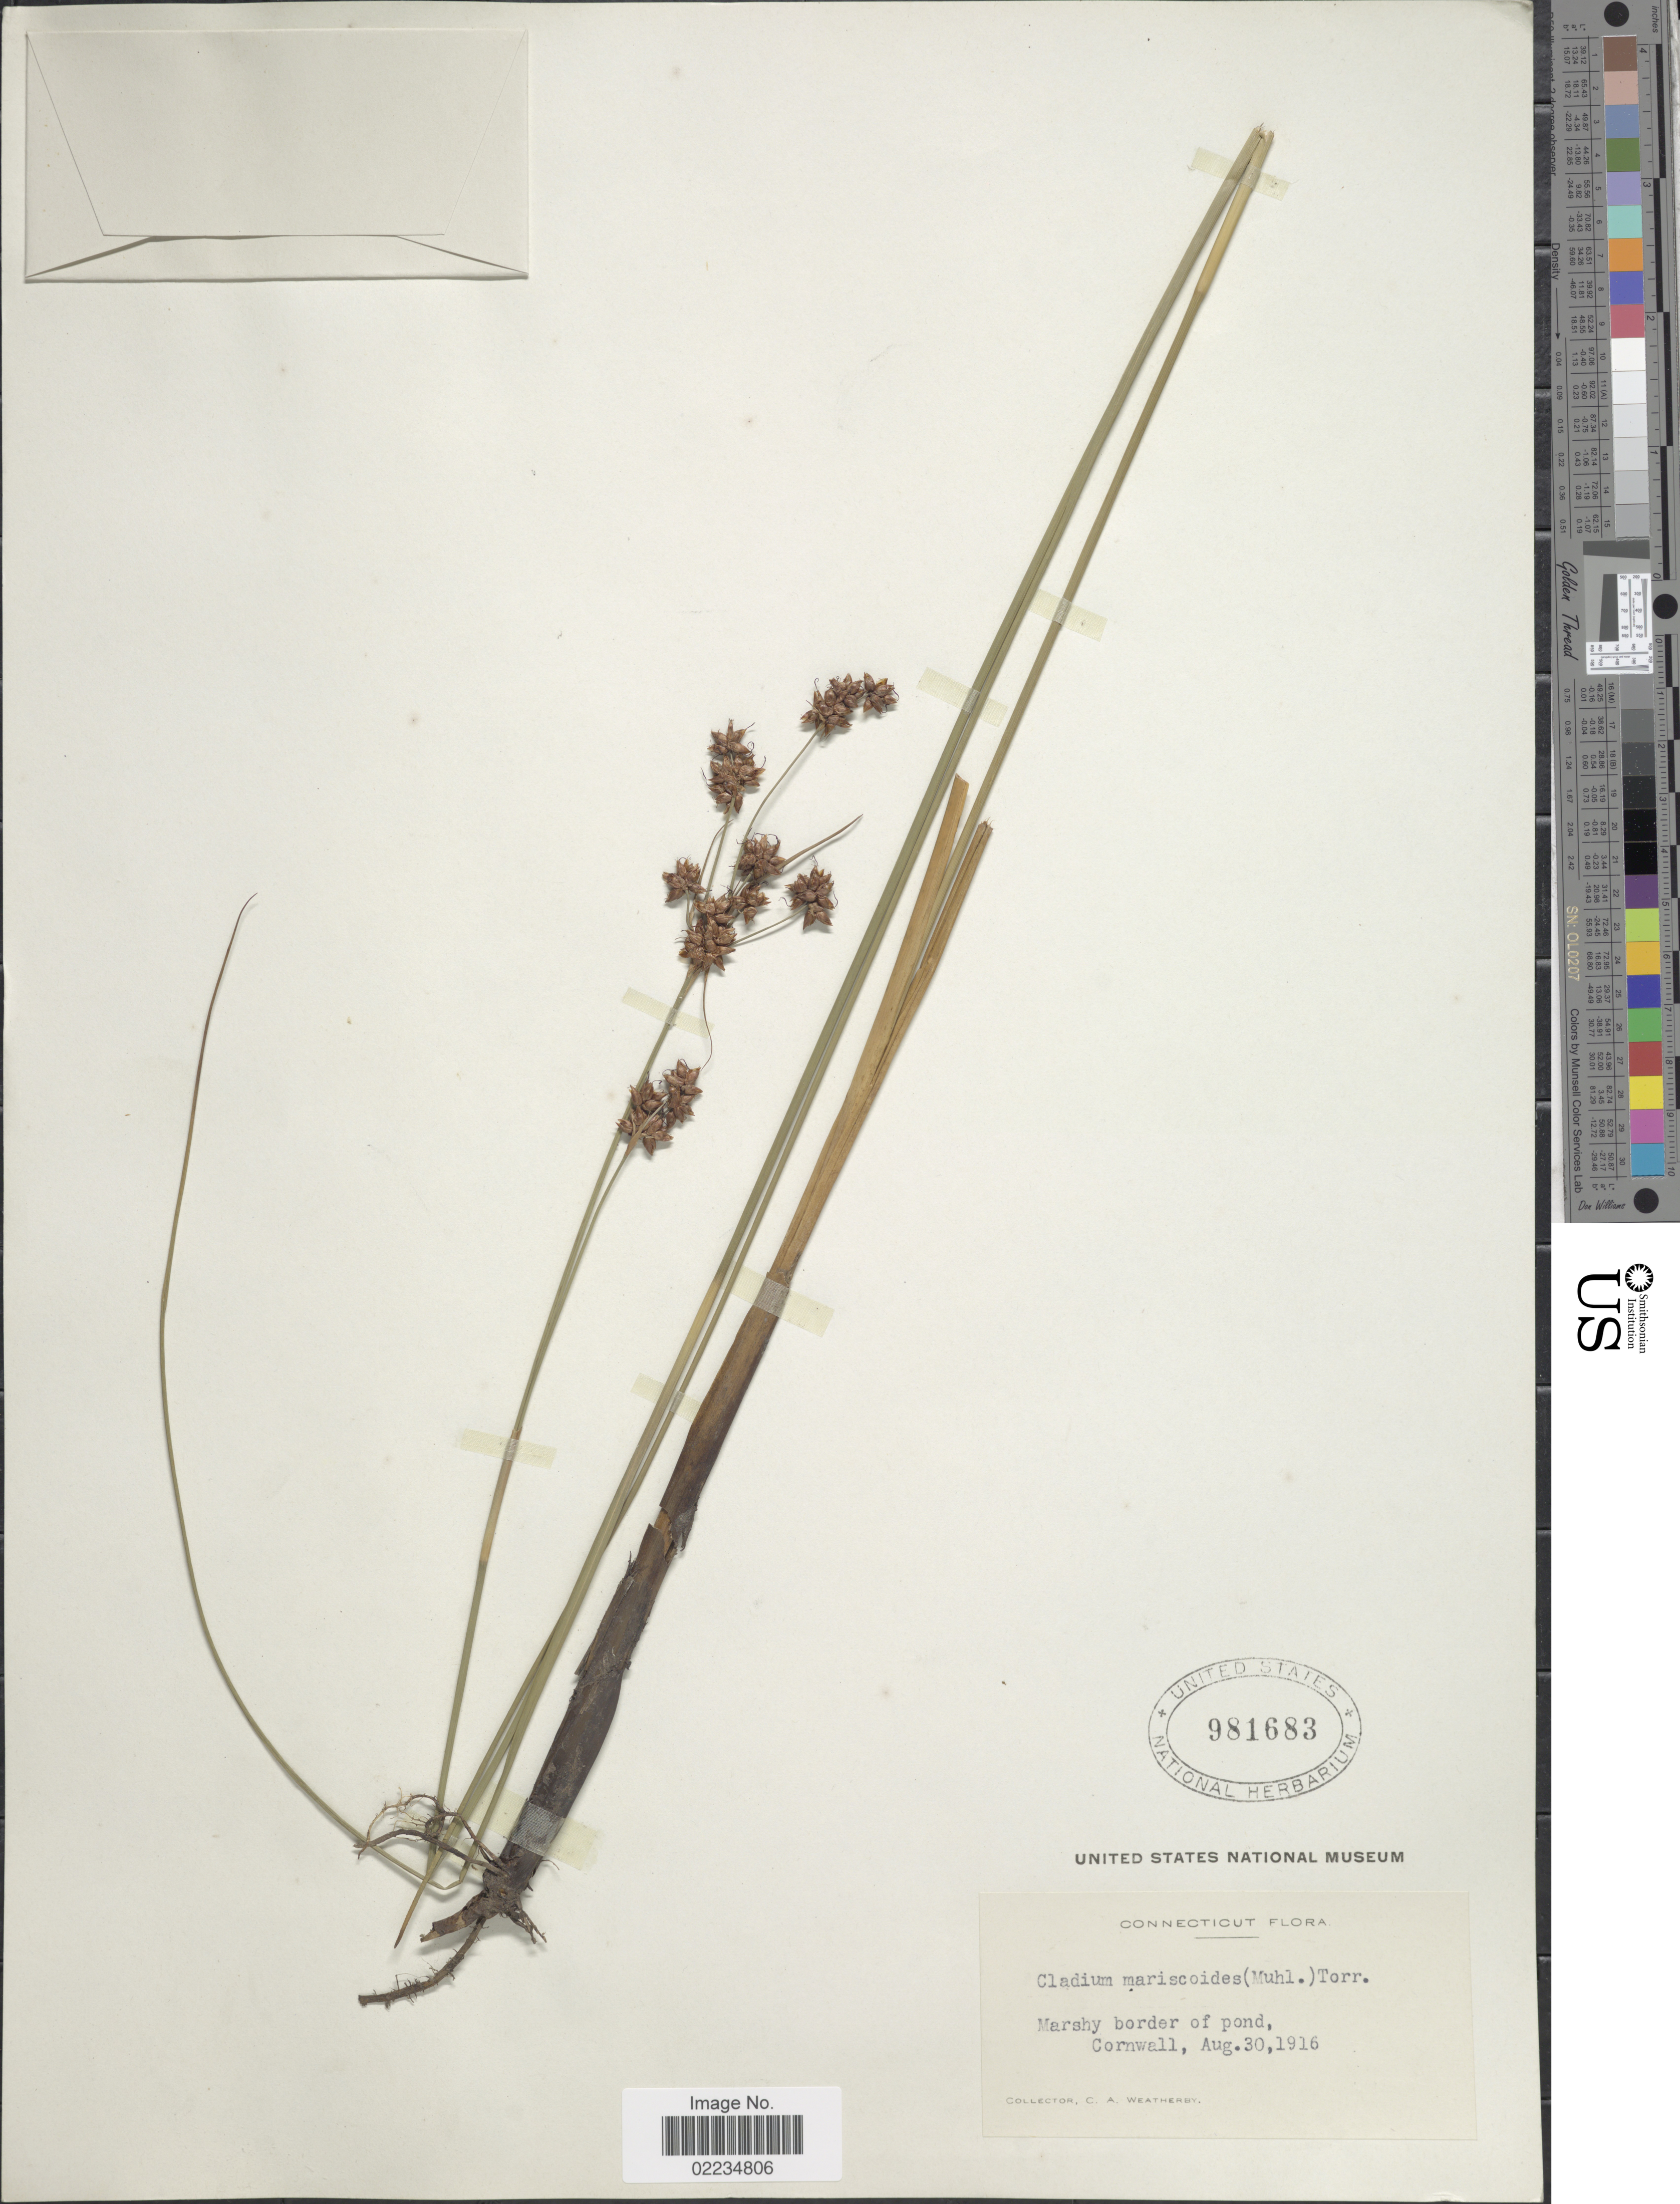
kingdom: Plantae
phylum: Tracheophyta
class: Liliopsida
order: Poales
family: Cyperaceae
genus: Cladium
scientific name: Cladium mariscoides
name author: (Muhl.) Torr.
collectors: C. A. Weatherby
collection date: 1916-08-30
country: United States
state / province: Connecticut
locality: Marshy border of pond, Cornwell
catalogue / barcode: US 981683